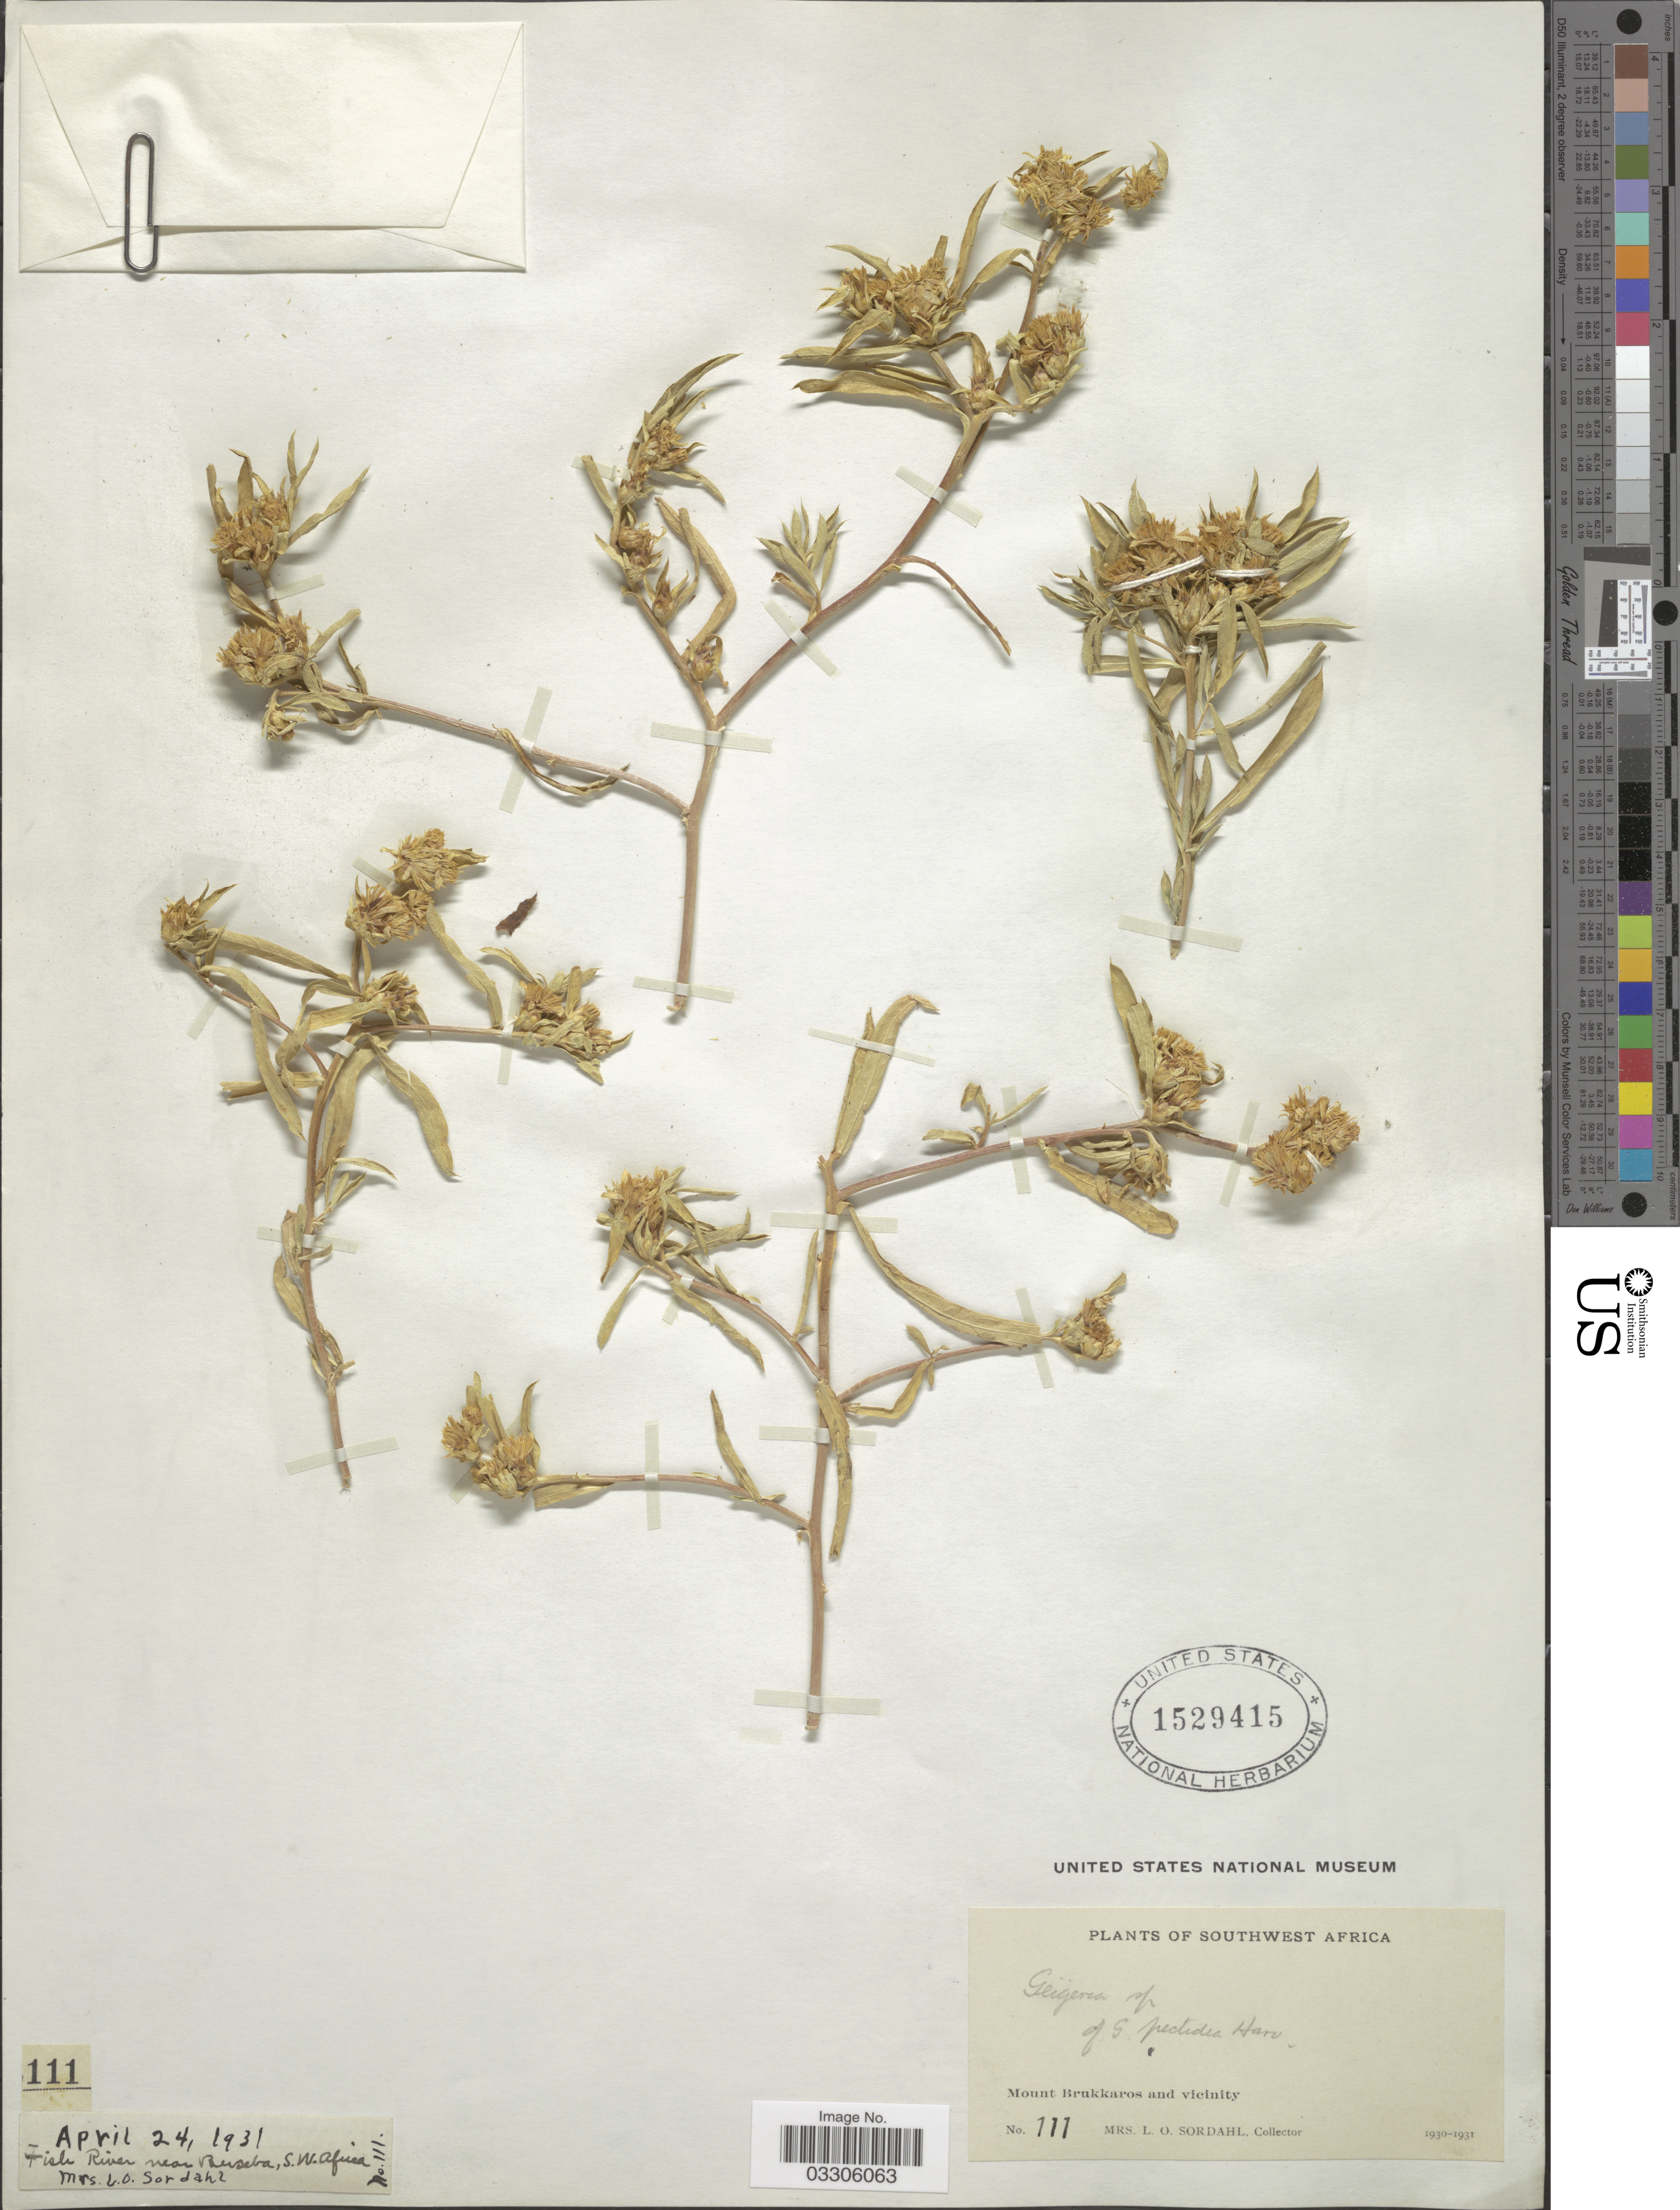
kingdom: Plantae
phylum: Tracheophyta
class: Magnoliopsida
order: Sapindales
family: Rutaceae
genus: Geijera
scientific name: Geijera sp.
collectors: L. Sordahl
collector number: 111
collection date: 1931-04-24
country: Namibia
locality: Southwest Africa. Mount Brukkaros and vicinity. Fish River near Berseba.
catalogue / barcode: US 1529415